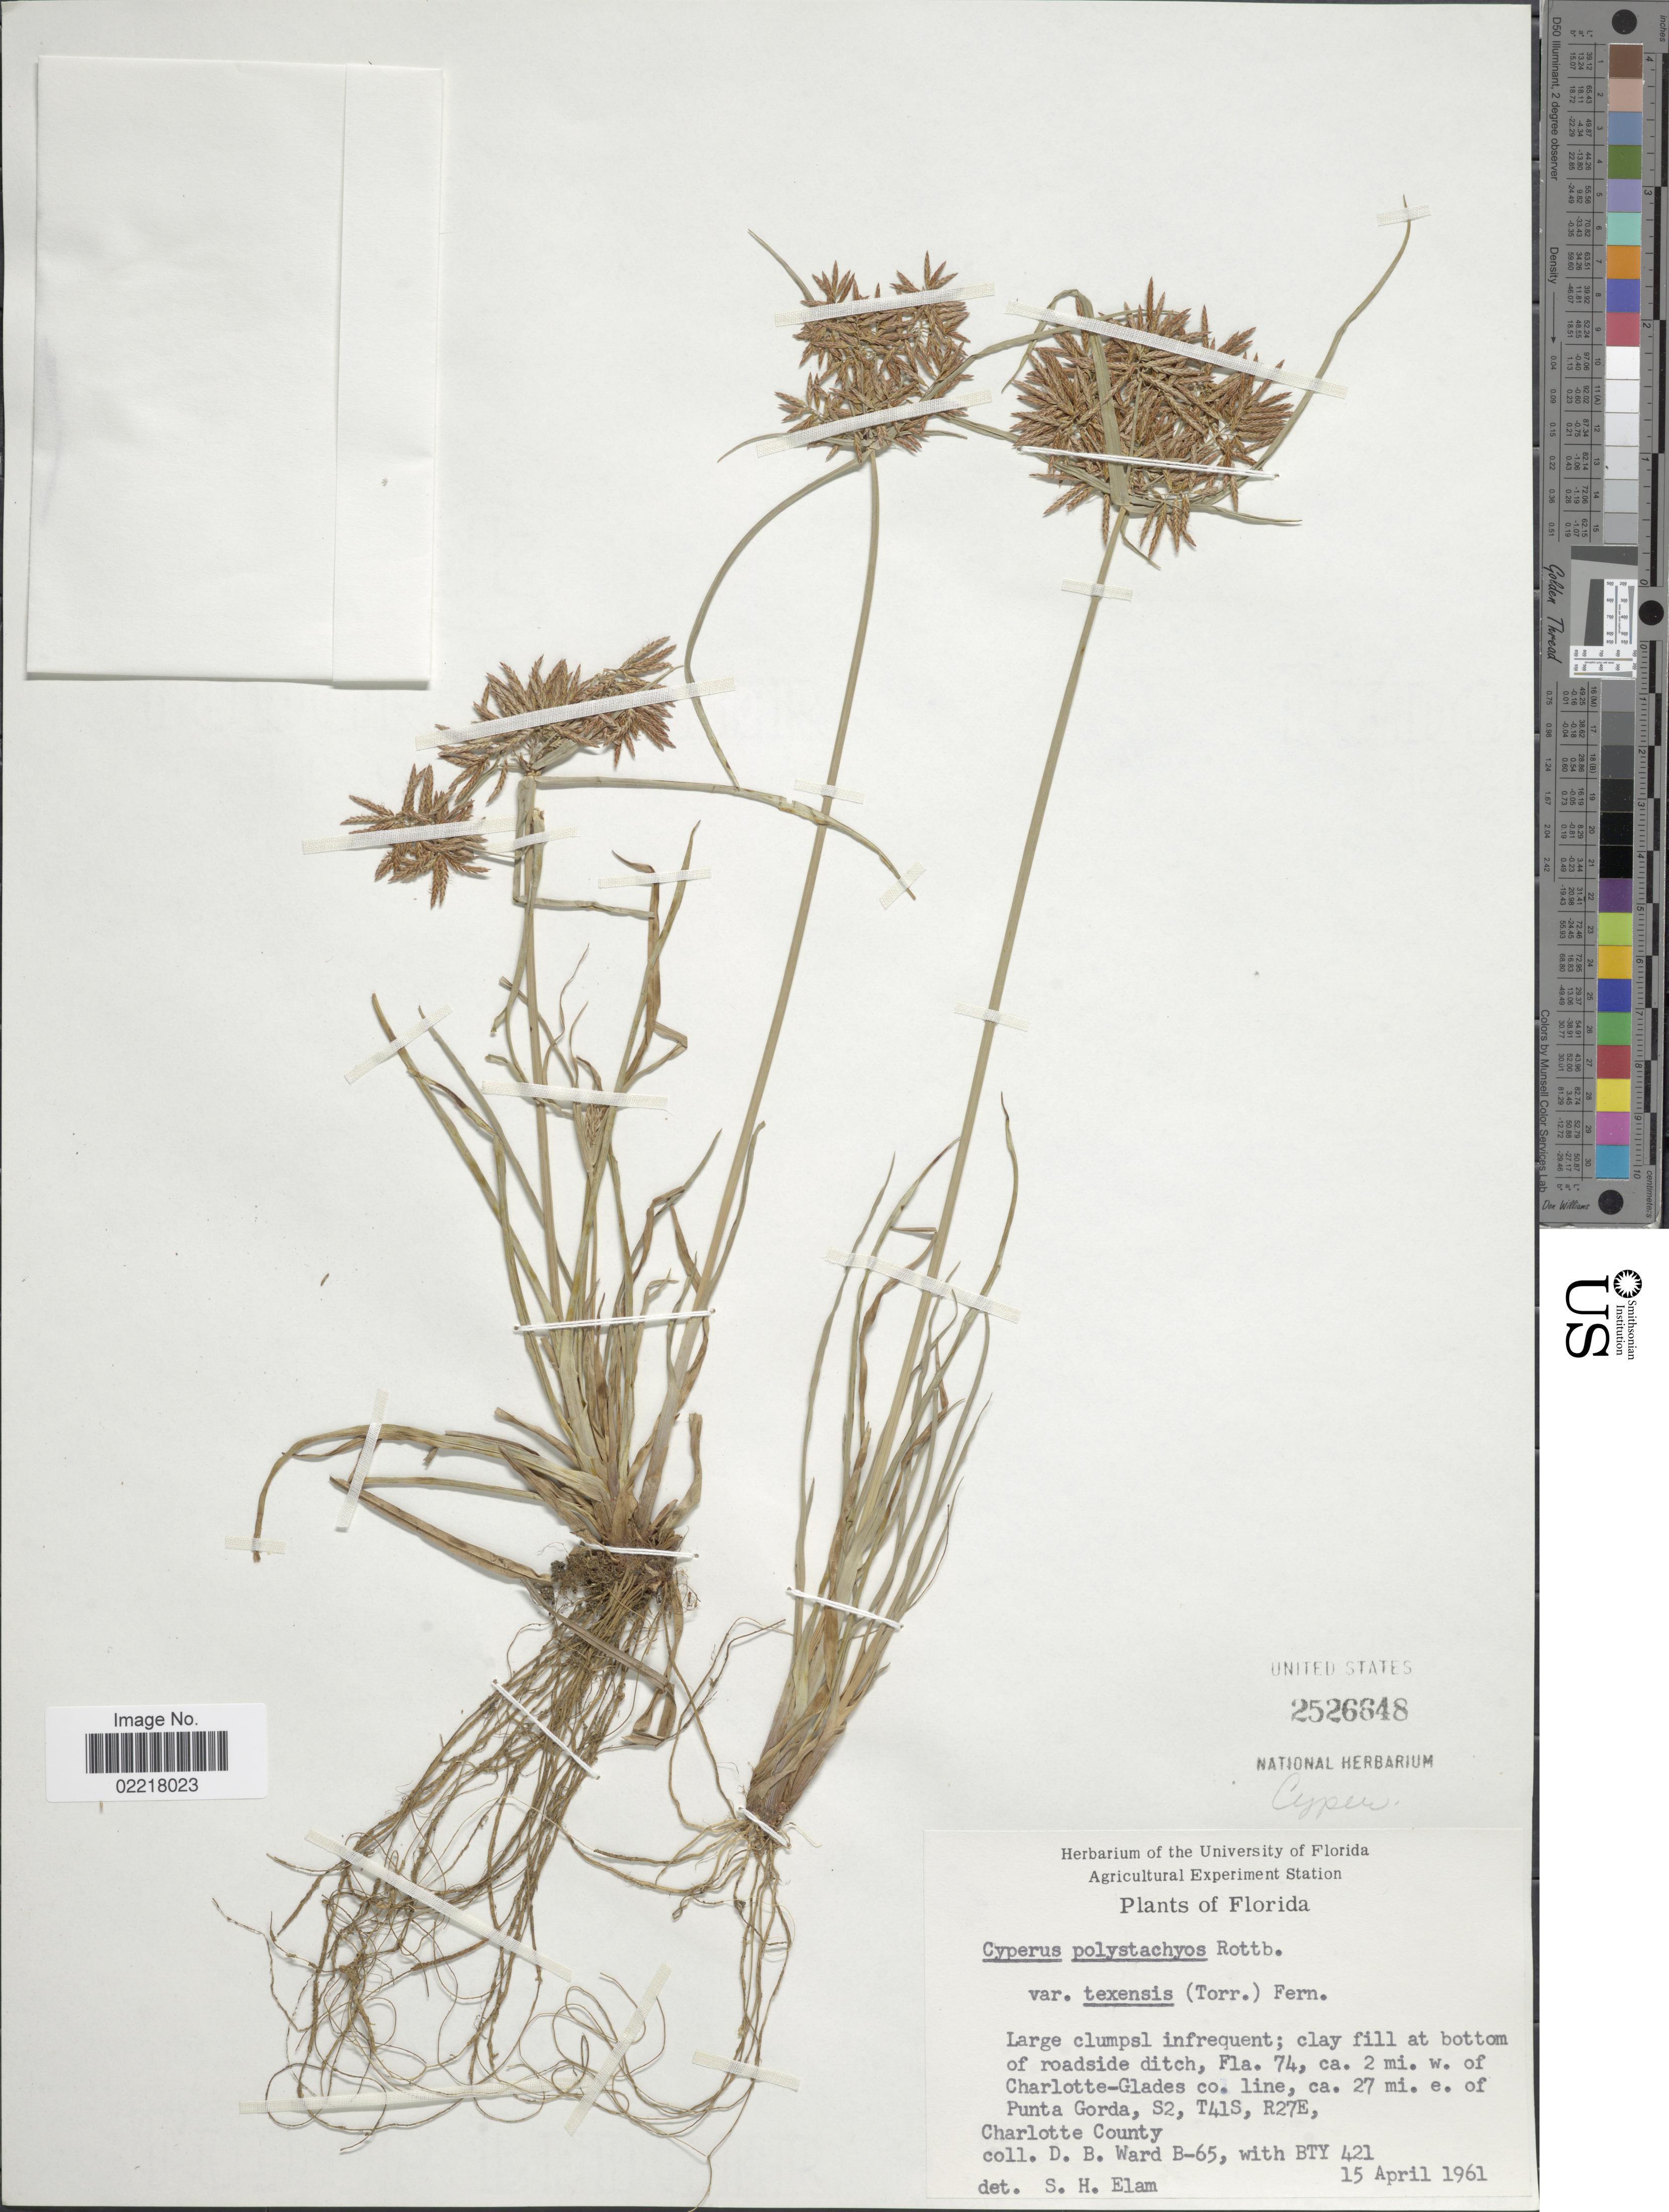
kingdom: Plantae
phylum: Tracheophyta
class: Liliopsida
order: Poales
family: Cyperaceae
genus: Cyperus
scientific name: Cyperus polystachyos var. texensis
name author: (Torr.) Fernald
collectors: D. B. Ward & B. T. Y.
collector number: B-65/421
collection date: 1961-04-15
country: United States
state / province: Florida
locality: Fla. 74, ca. 2 mi. w. of Charlotte-Glades co. line, ca. 27 mi. e. of Punta Gorda, S2, T41S, R27E, Charlotte County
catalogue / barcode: US 2526648